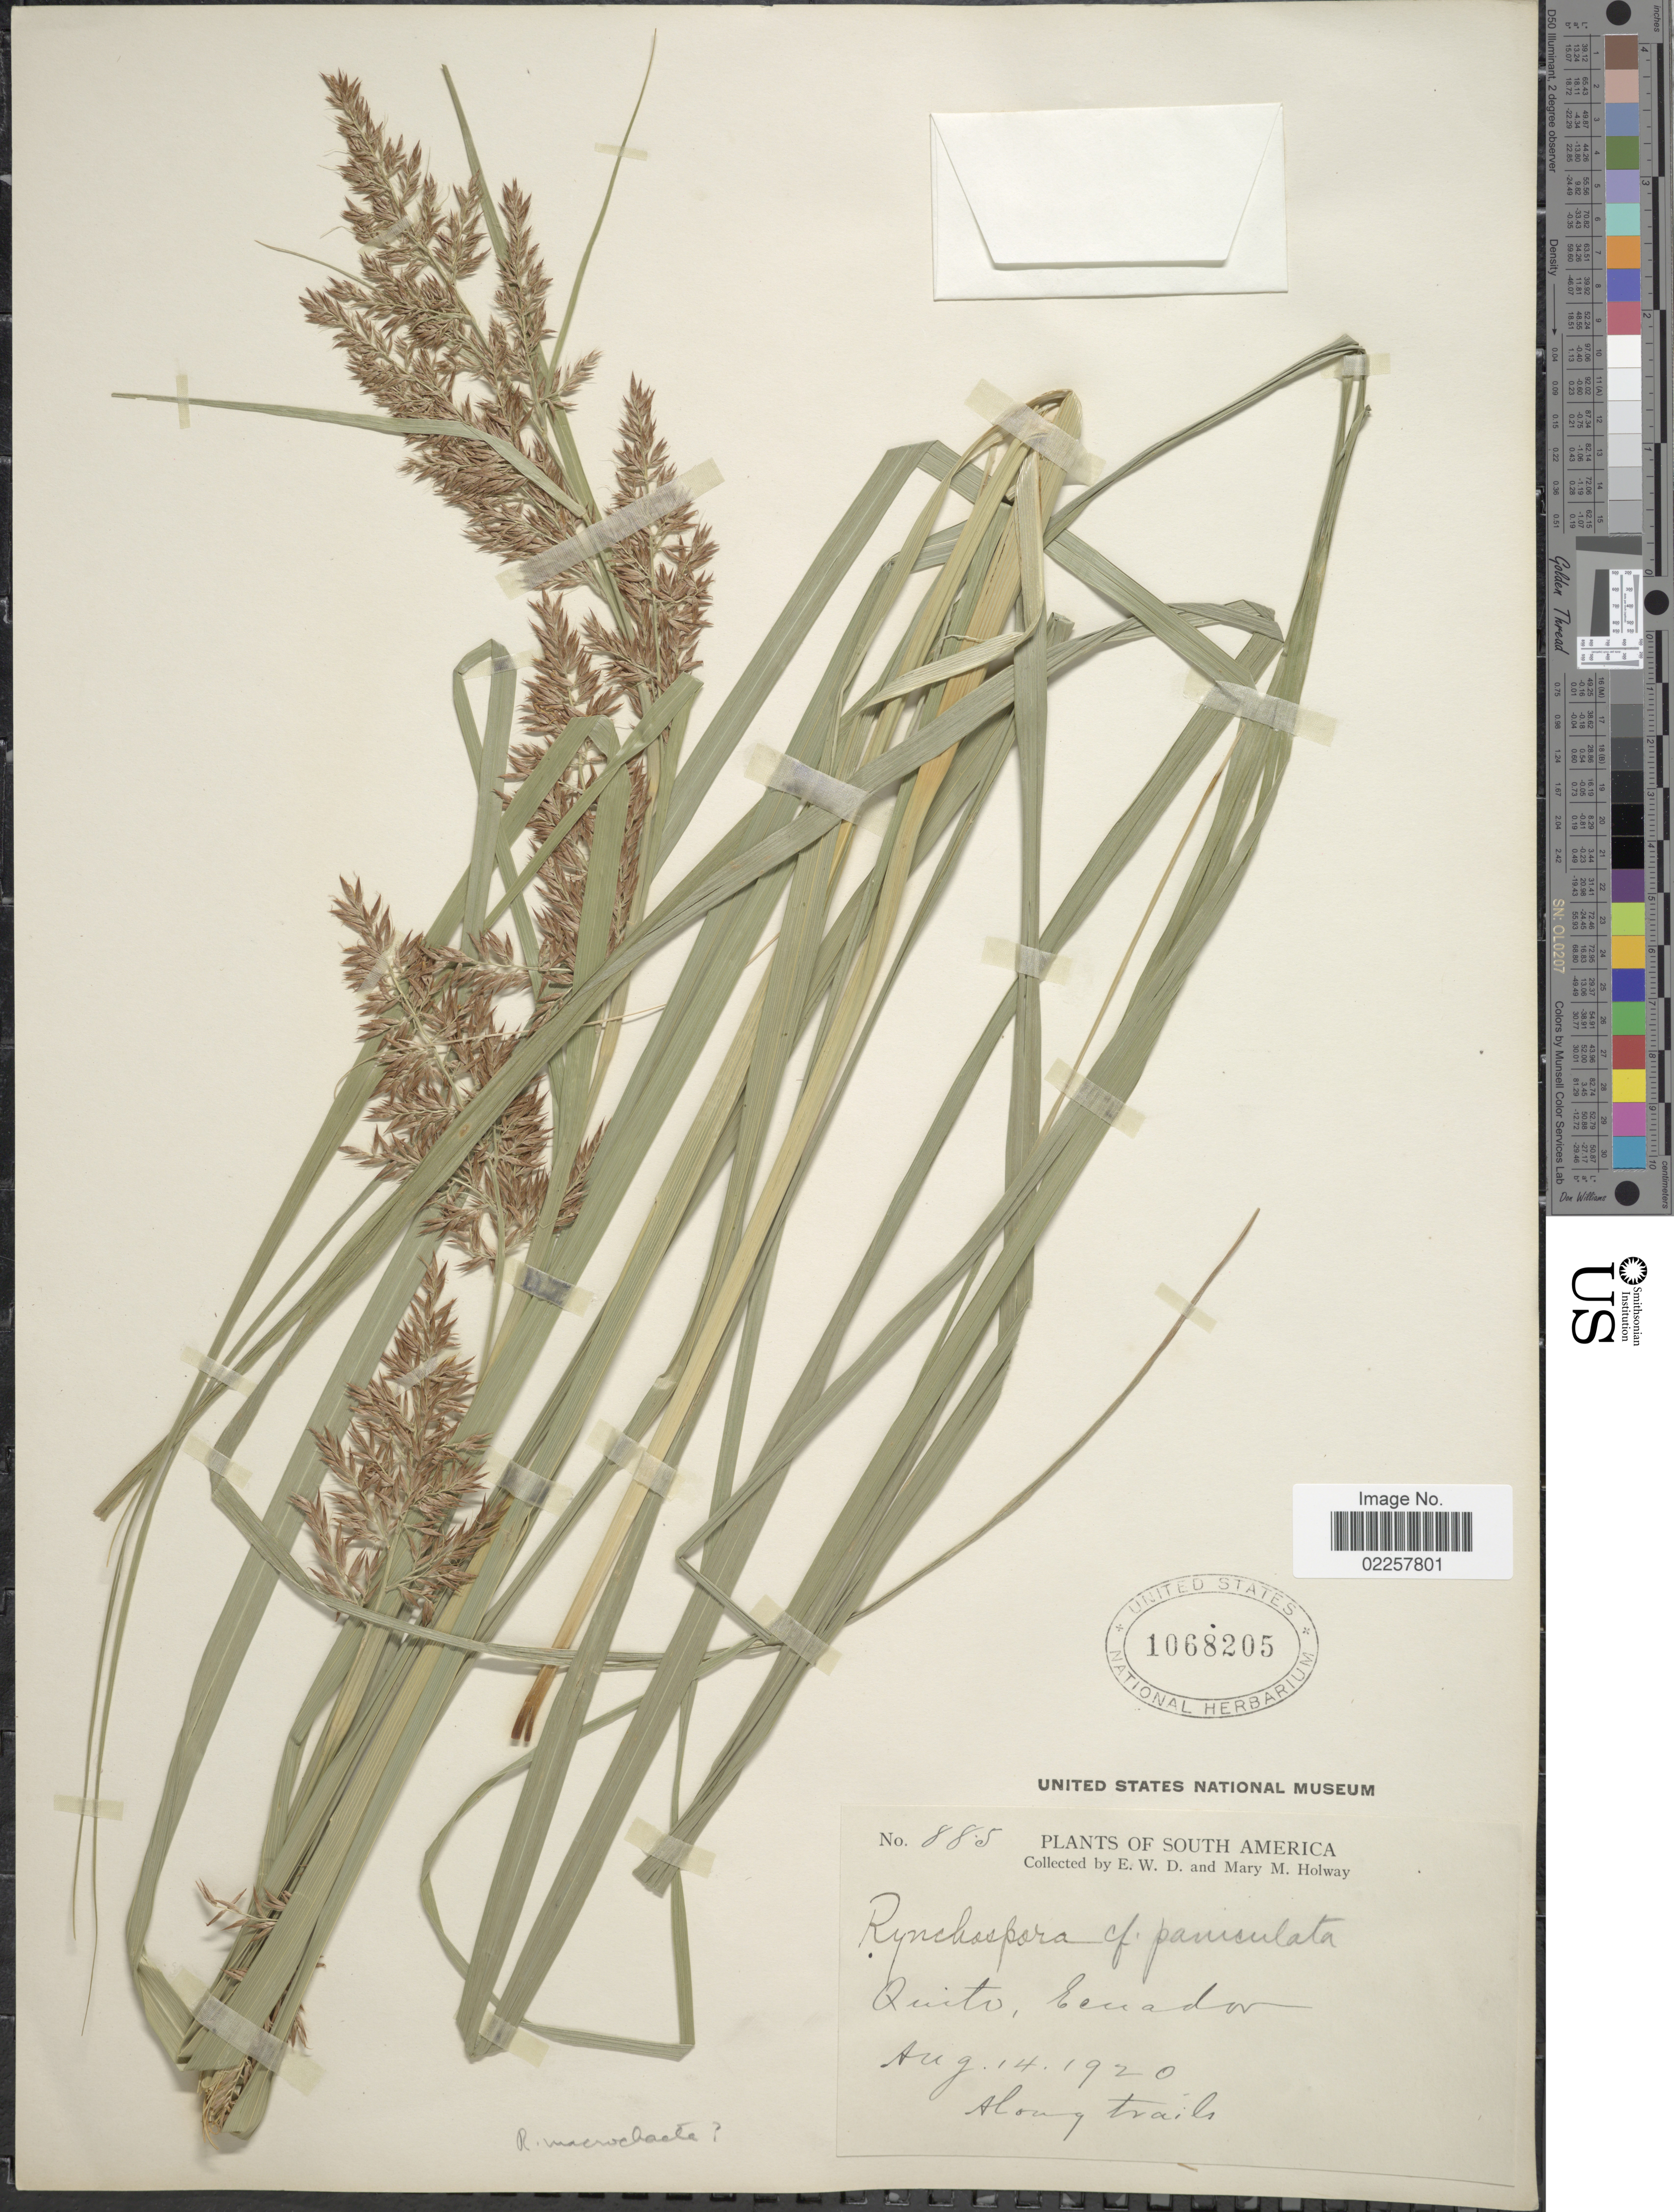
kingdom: Plantae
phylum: Tracheophyta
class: Liliopsida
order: Poales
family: Cyperaceae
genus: Rhynchospora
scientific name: Rhynchospora sp.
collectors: E. W. D. Holway & M. M. Holway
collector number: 885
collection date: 1920-08-14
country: Ecuador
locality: Quito, Ecuador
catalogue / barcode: US 1068205